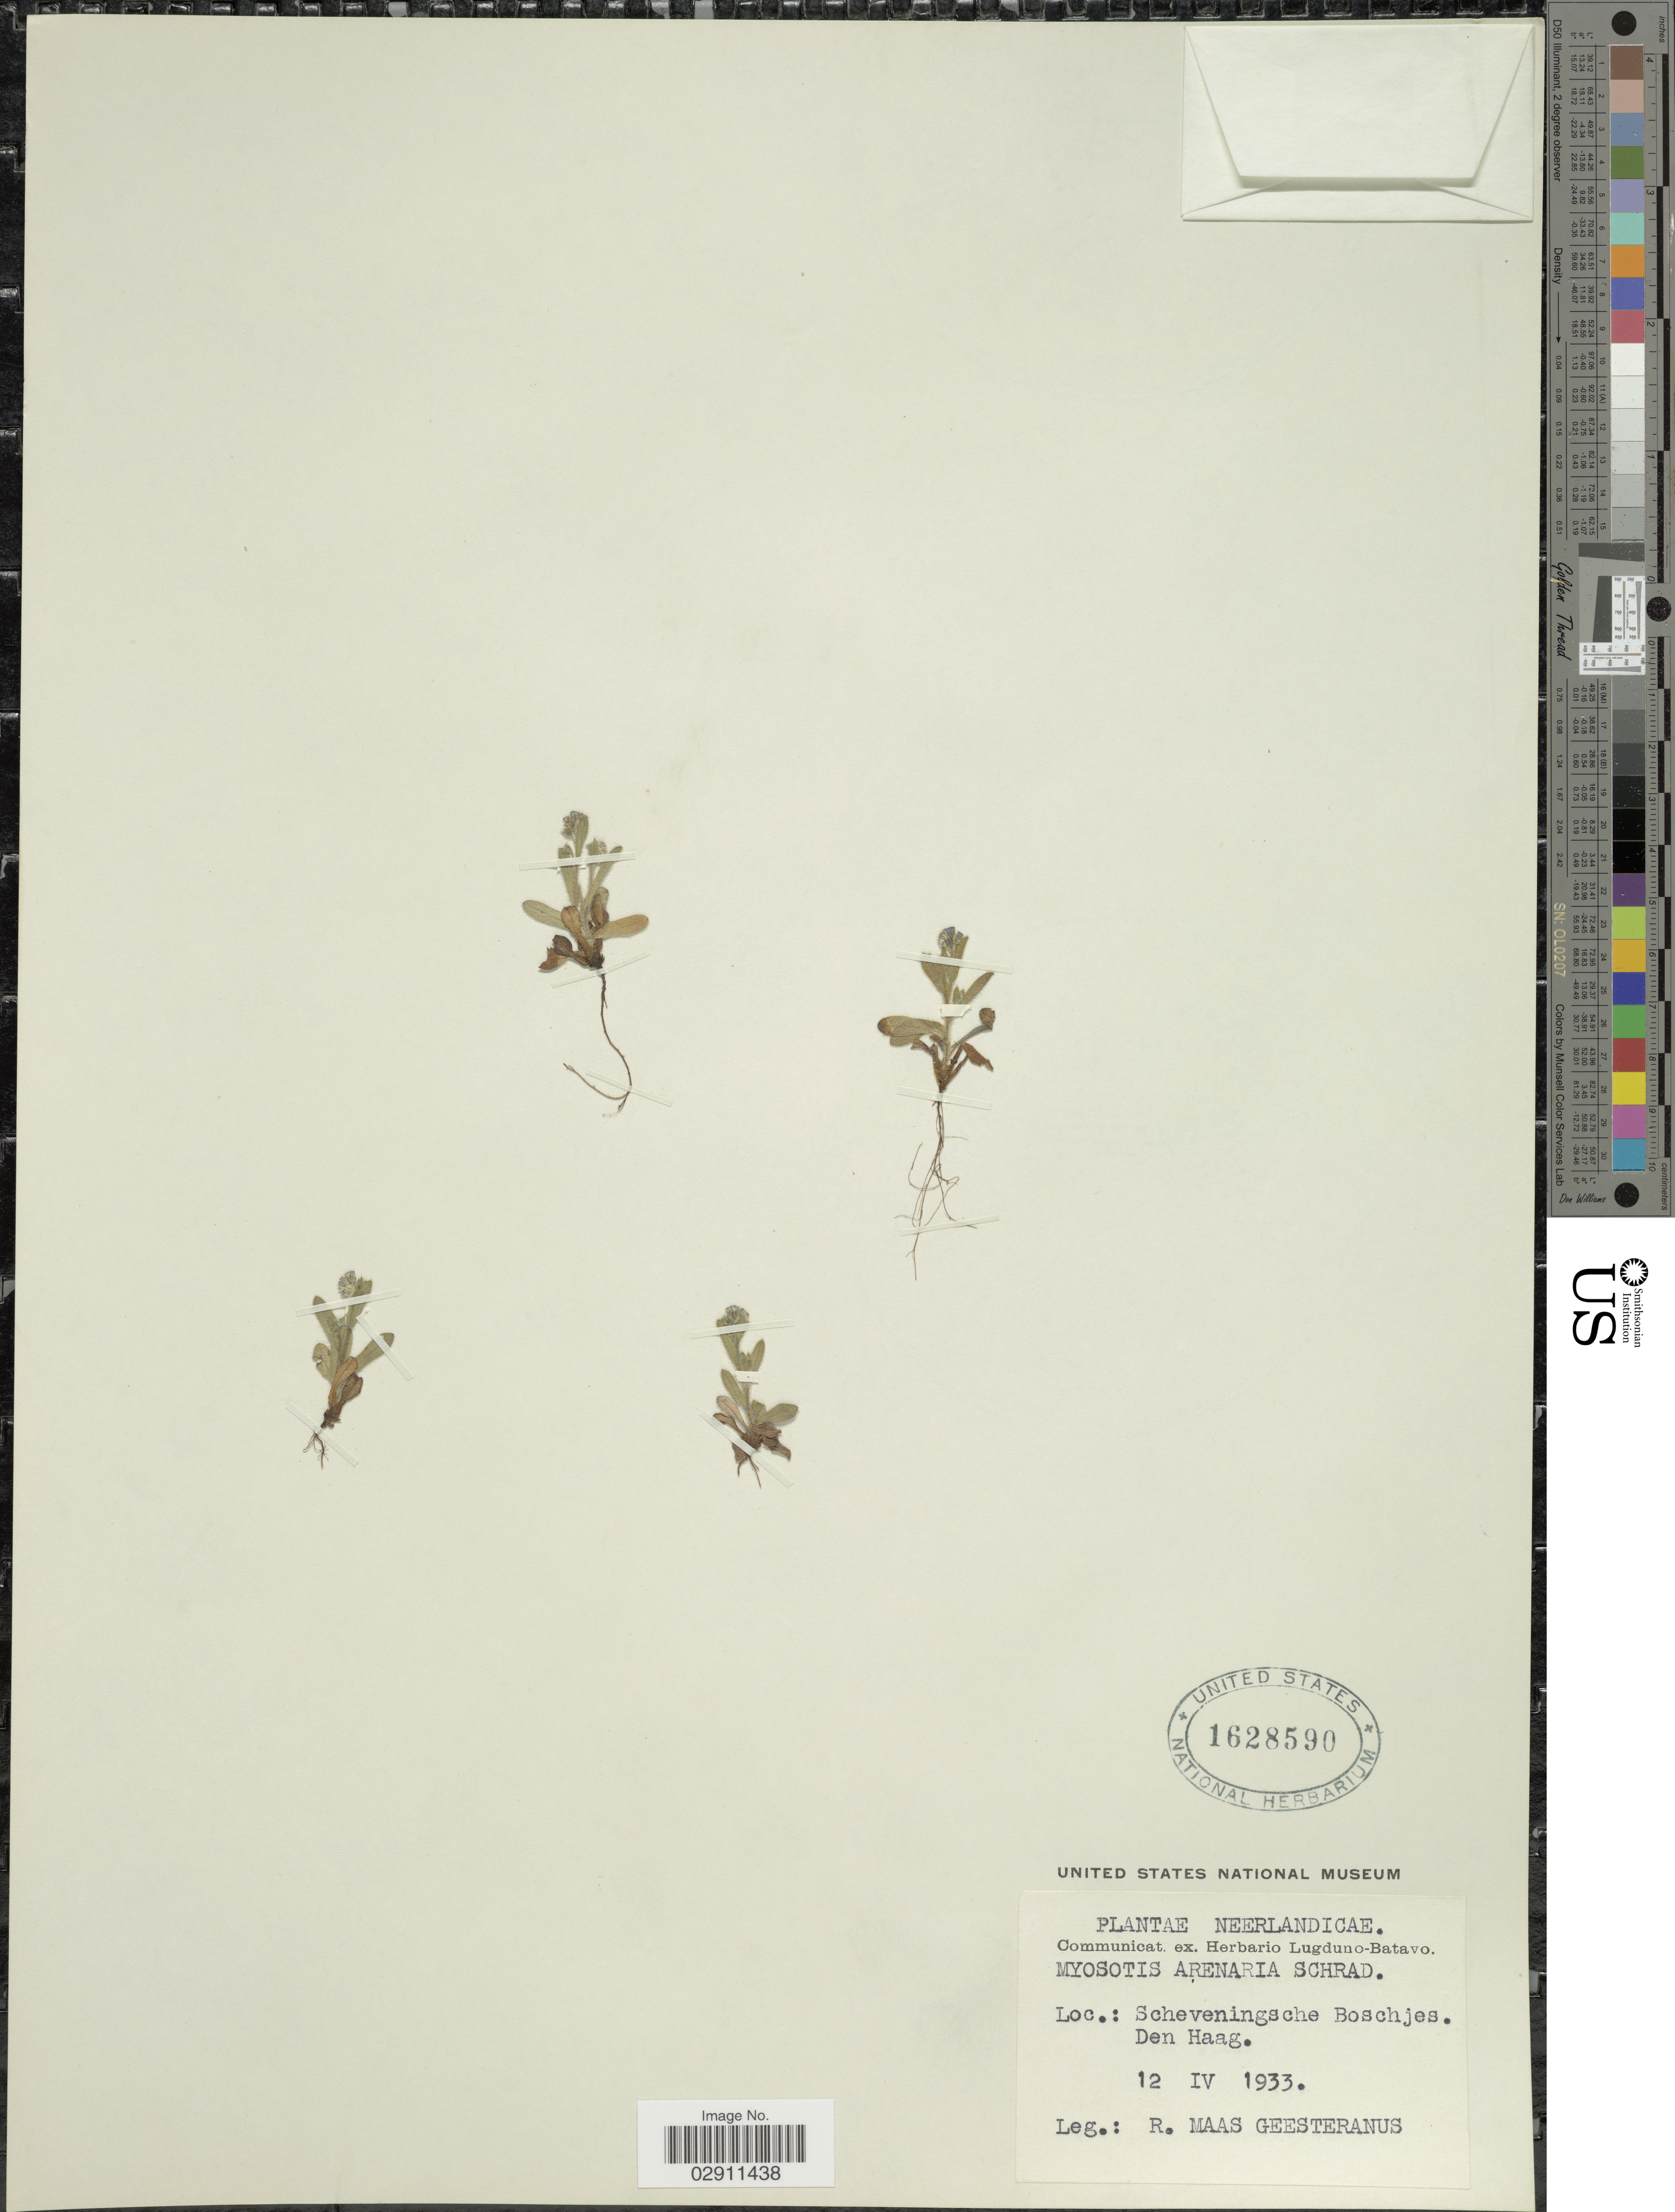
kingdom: Plantae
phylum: Tracheophyta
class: Magnoliopsida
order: Boraginales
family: Boraginaceae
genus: Myosotis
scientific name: Myosotis arenaria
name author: Schrad.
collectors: R. A. Maas Geesteranus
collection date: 1933-04-12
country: Netherlands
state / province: Zuid Holland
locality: Neerlandicae, Scheveningsche Boschjes. Den Haag.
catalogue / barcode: US 1628590